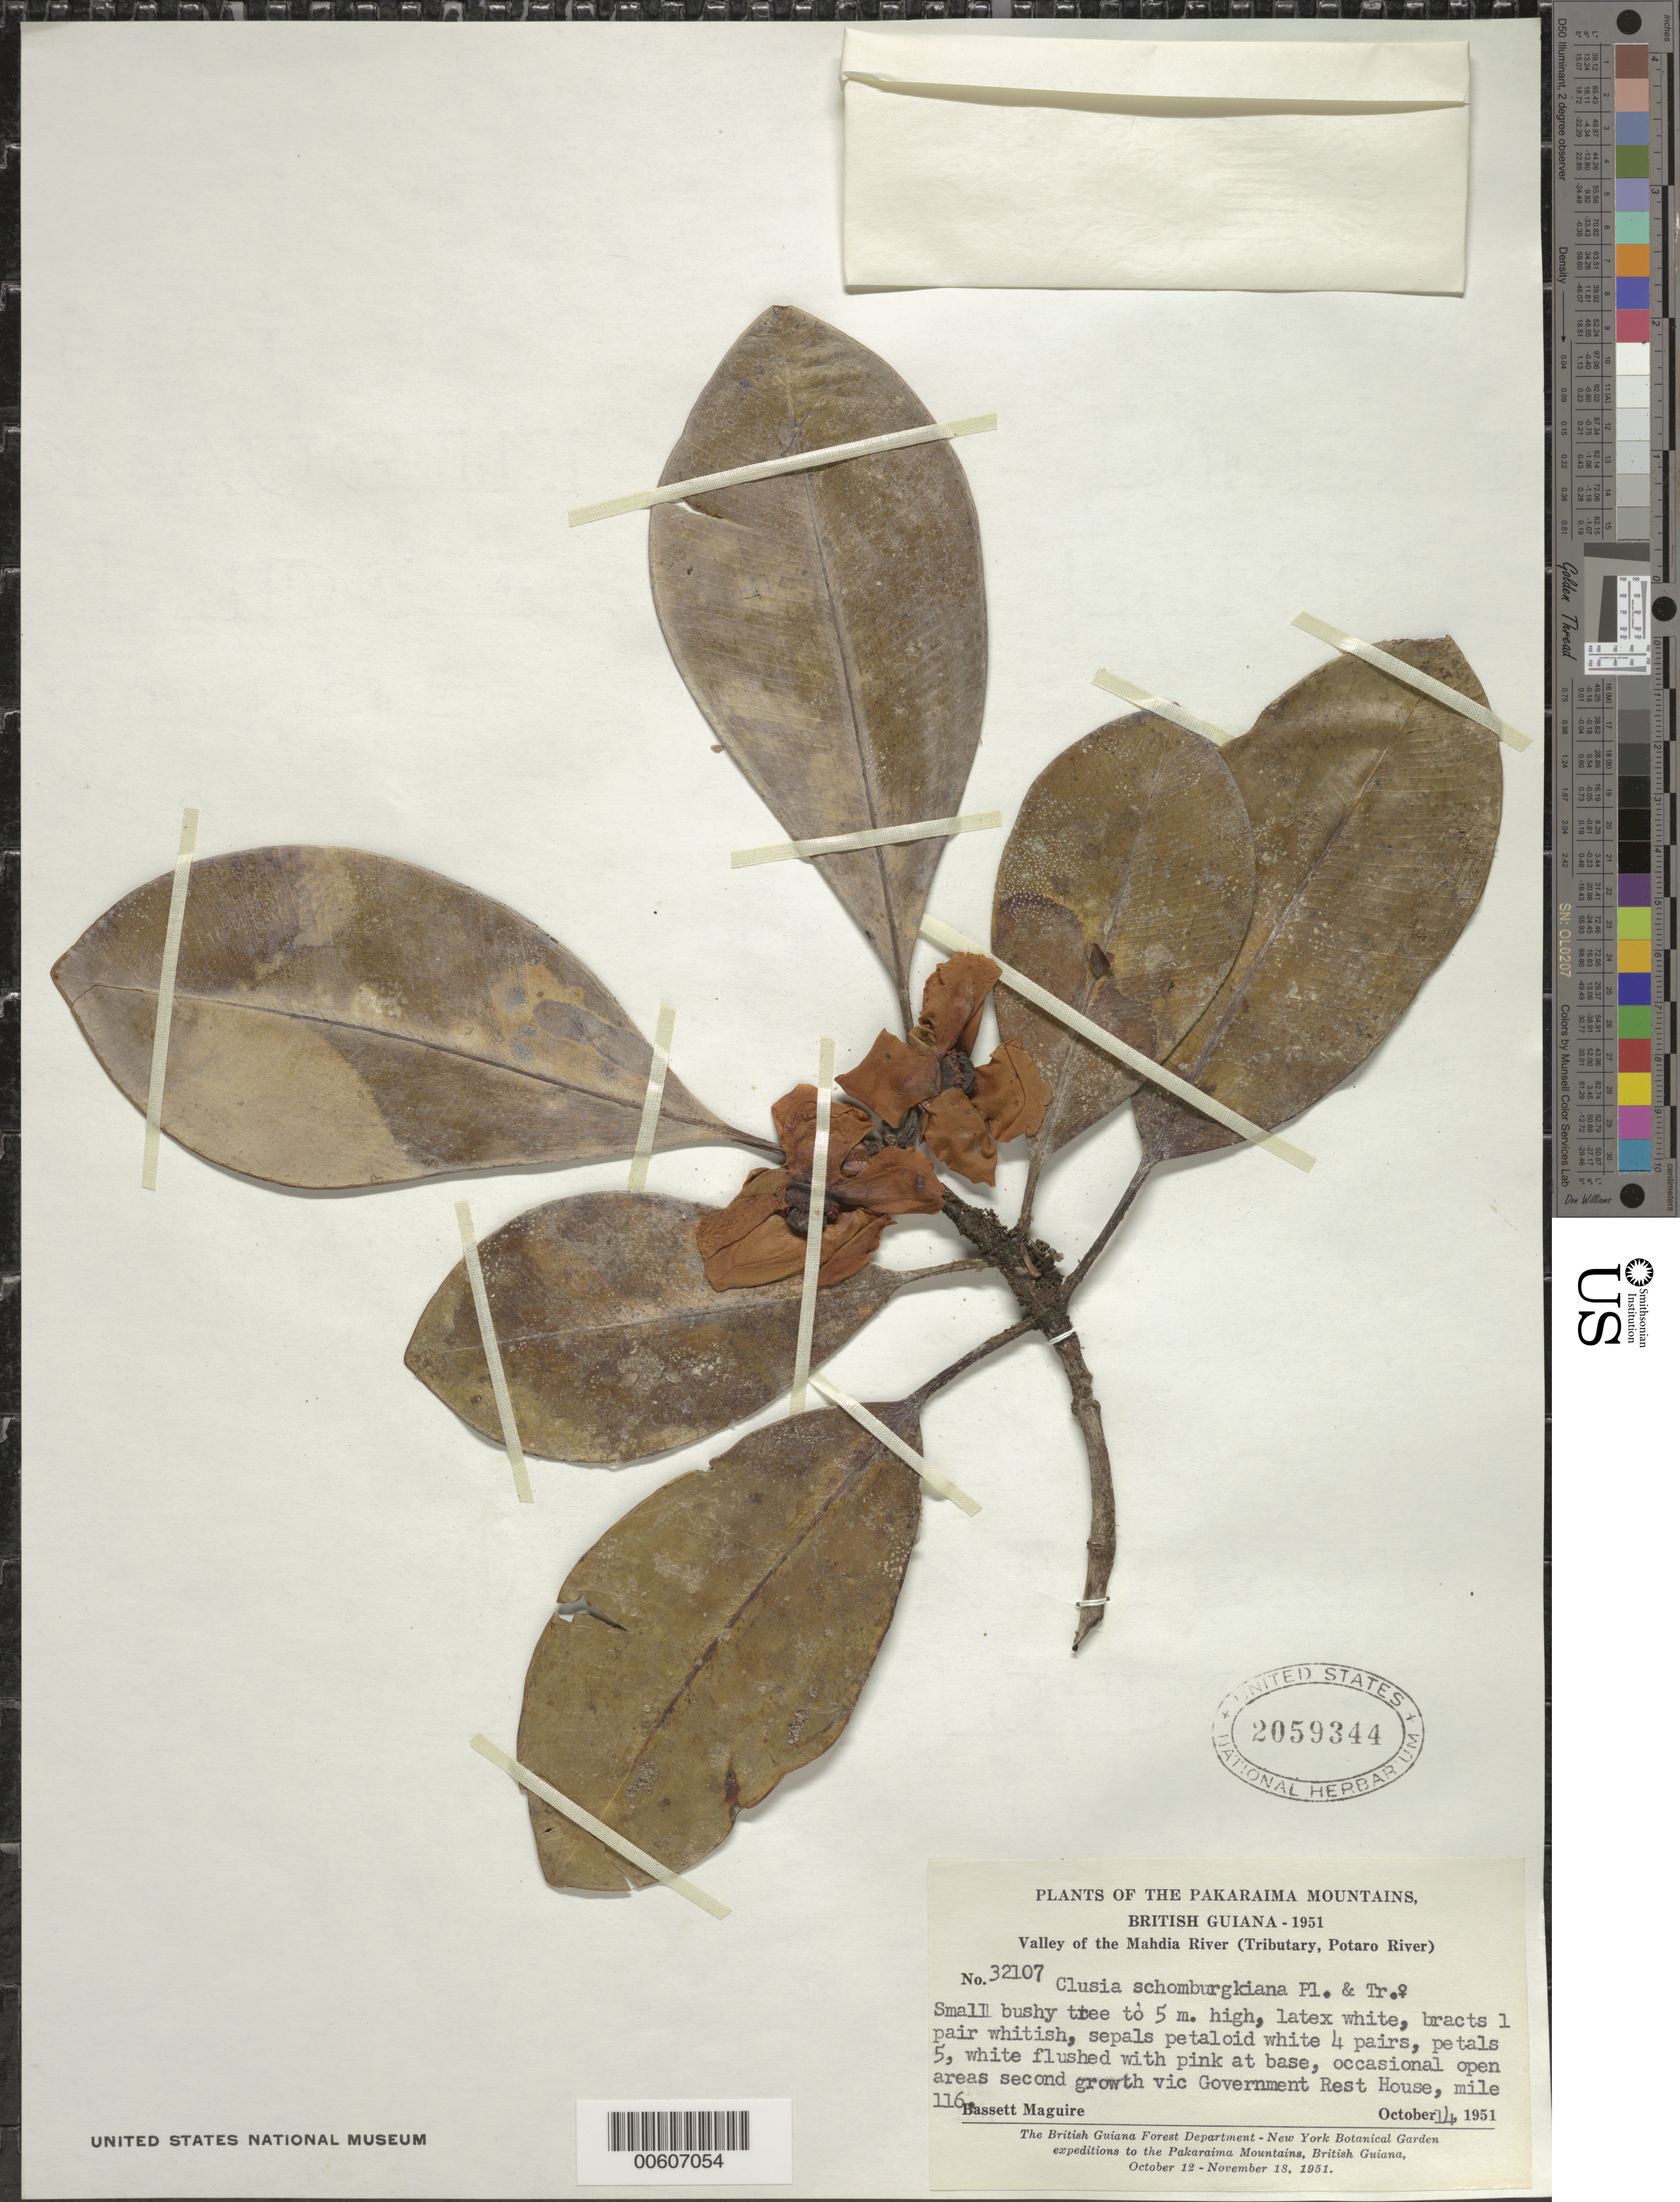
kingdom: Plantae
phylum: Tracheophyta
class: Magnoliopsida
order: Malpighiales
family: Clusiaceae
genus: Clusia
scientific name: Clusia schomburgkiana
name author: (Planch. & Triana) Benth. ex Engl.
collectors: B. Maguire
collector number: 32107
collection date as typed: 14-Oct-51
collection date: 1951-10-14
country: Guyana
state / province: Potaro-Siparuni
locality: Bartica-Potaro Road, near mile 115, Mahdia River, Eagle Mt. Govt. Rest House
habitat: Open areas, second growth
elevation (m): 600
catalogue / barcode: US 2059344